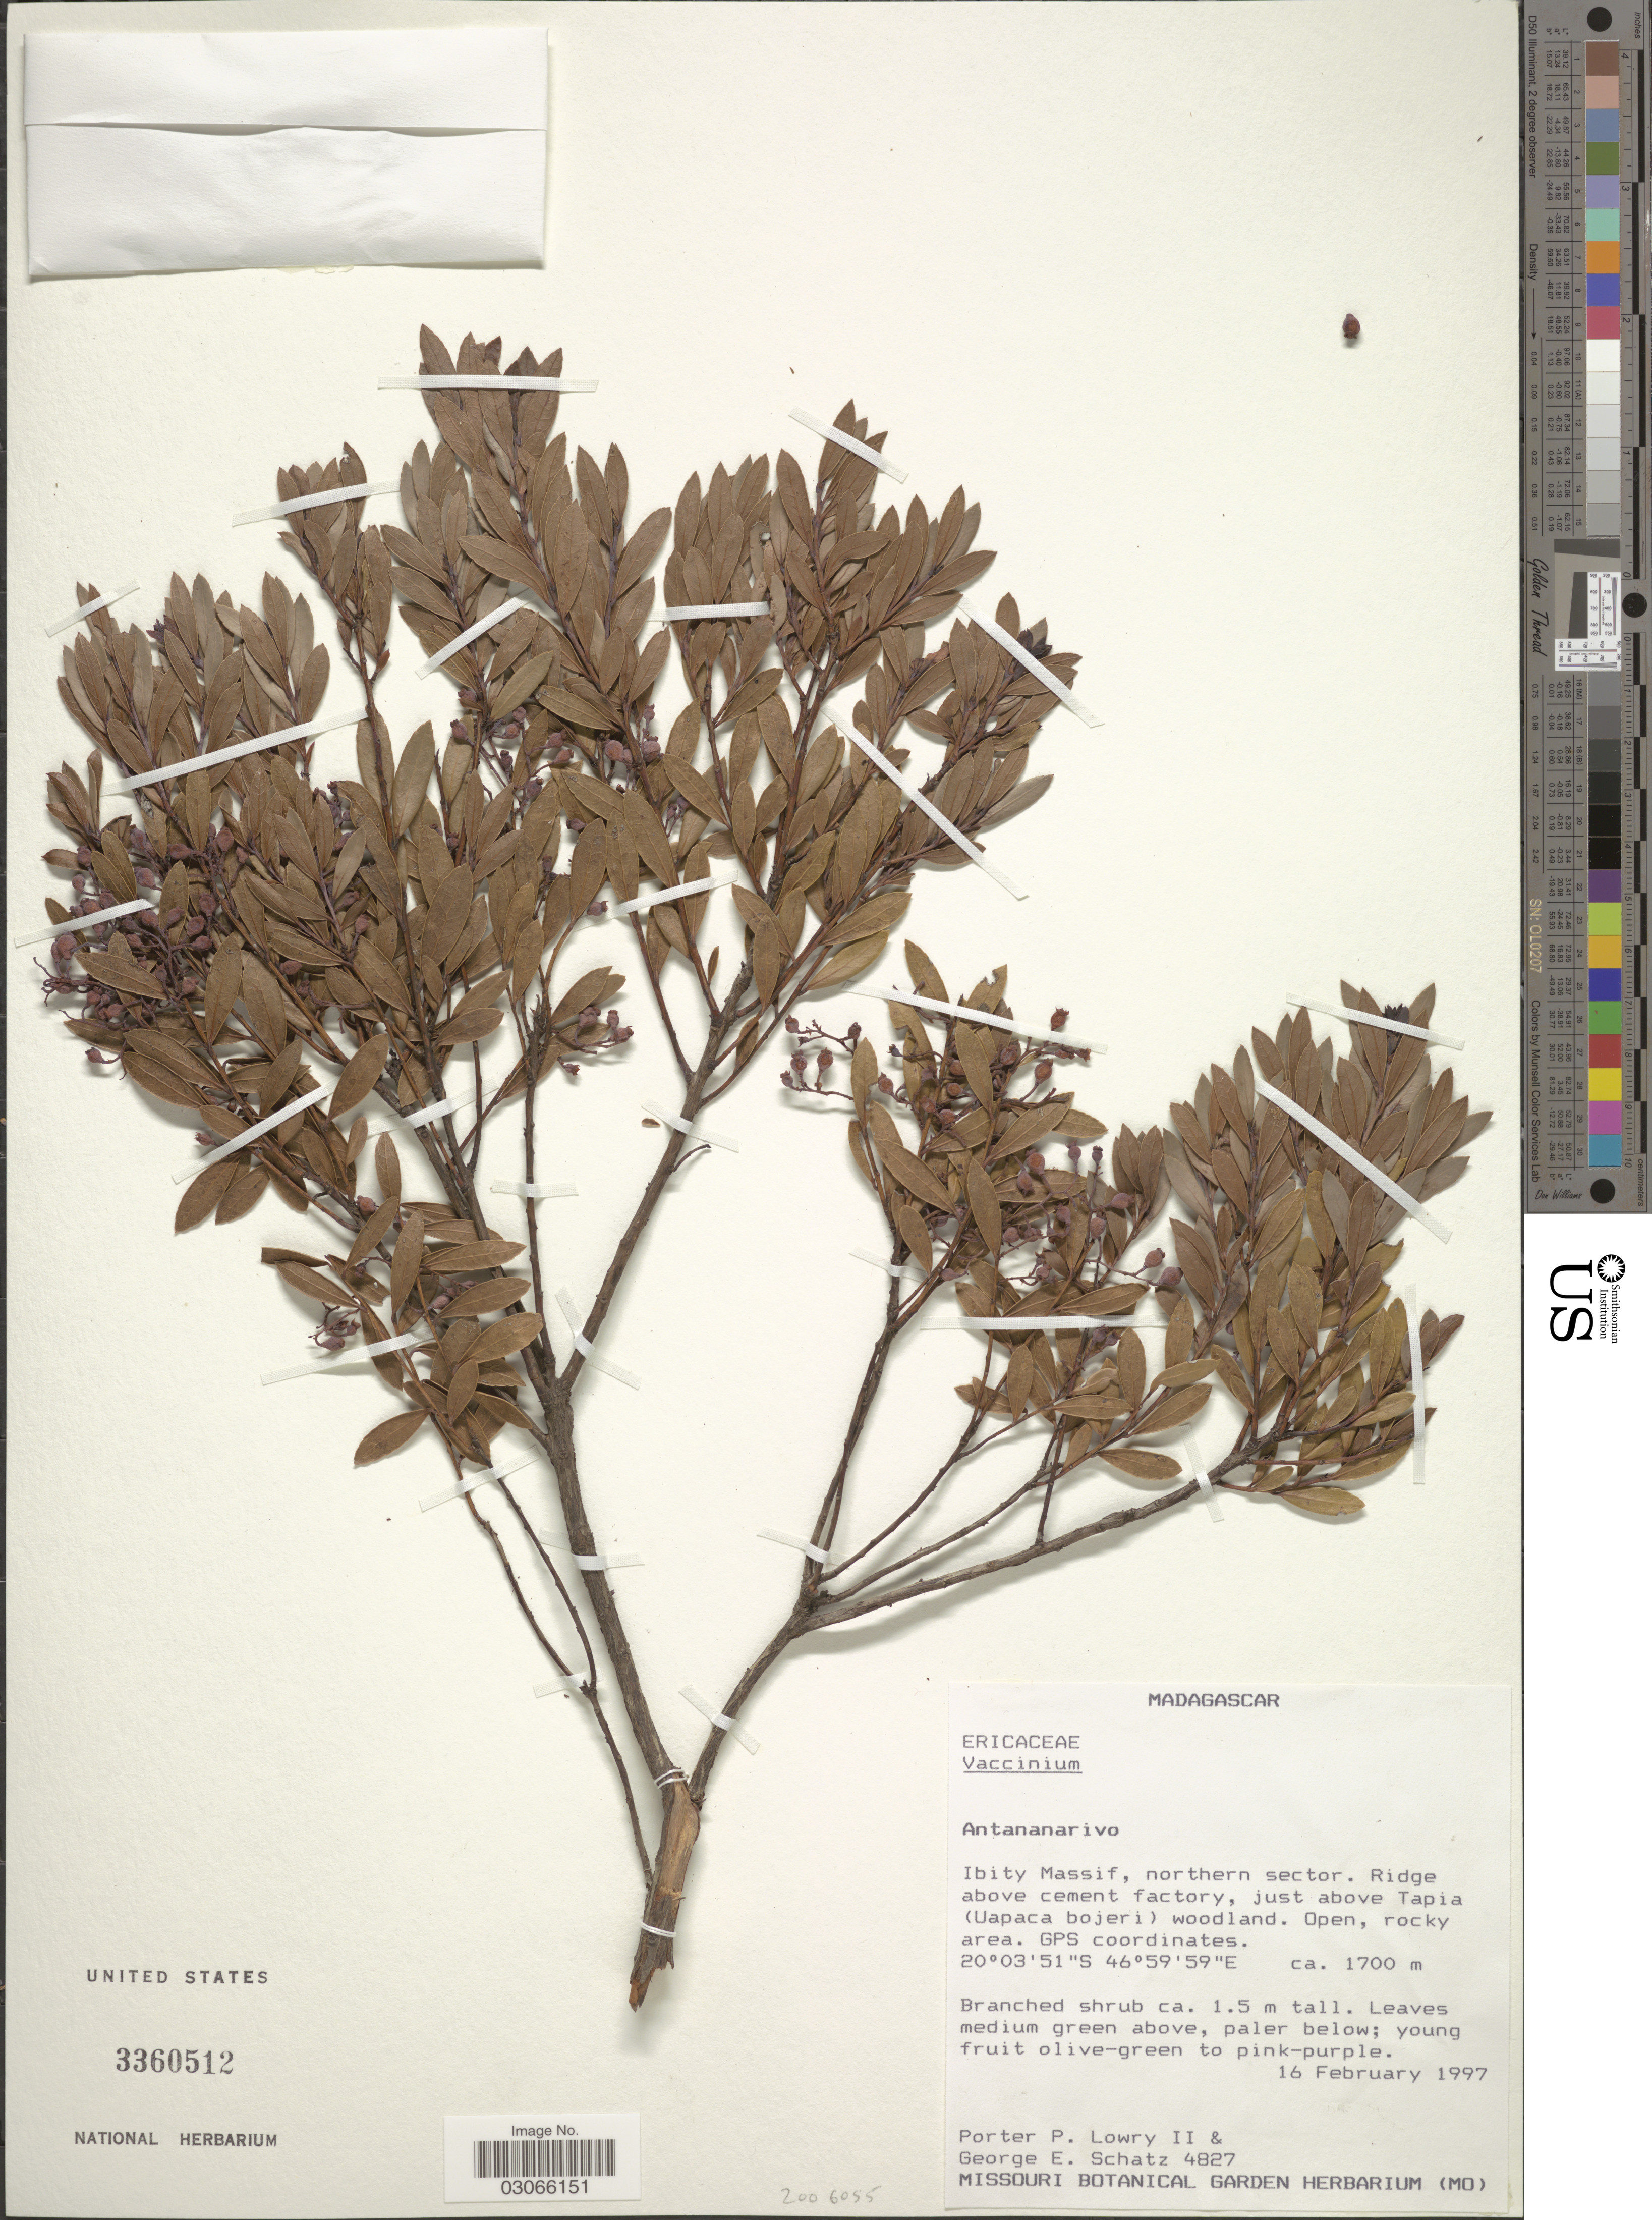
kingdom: Plantae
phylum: Tracheophyta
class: Magnoliopsida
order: Ericales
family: Ericaceae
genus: Vaccinium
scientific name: Vaccinium sp.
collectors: P. P. Lowry & G. Schatz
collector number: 4827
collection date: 1997-02-16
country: Madagascar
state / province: Vakinankaratra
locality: Ibity Massif, northern sector. Ridge above cement factory, just above Tapia (Uapaca bojeri) woodland.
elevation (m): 1700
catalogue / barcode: US 3360512